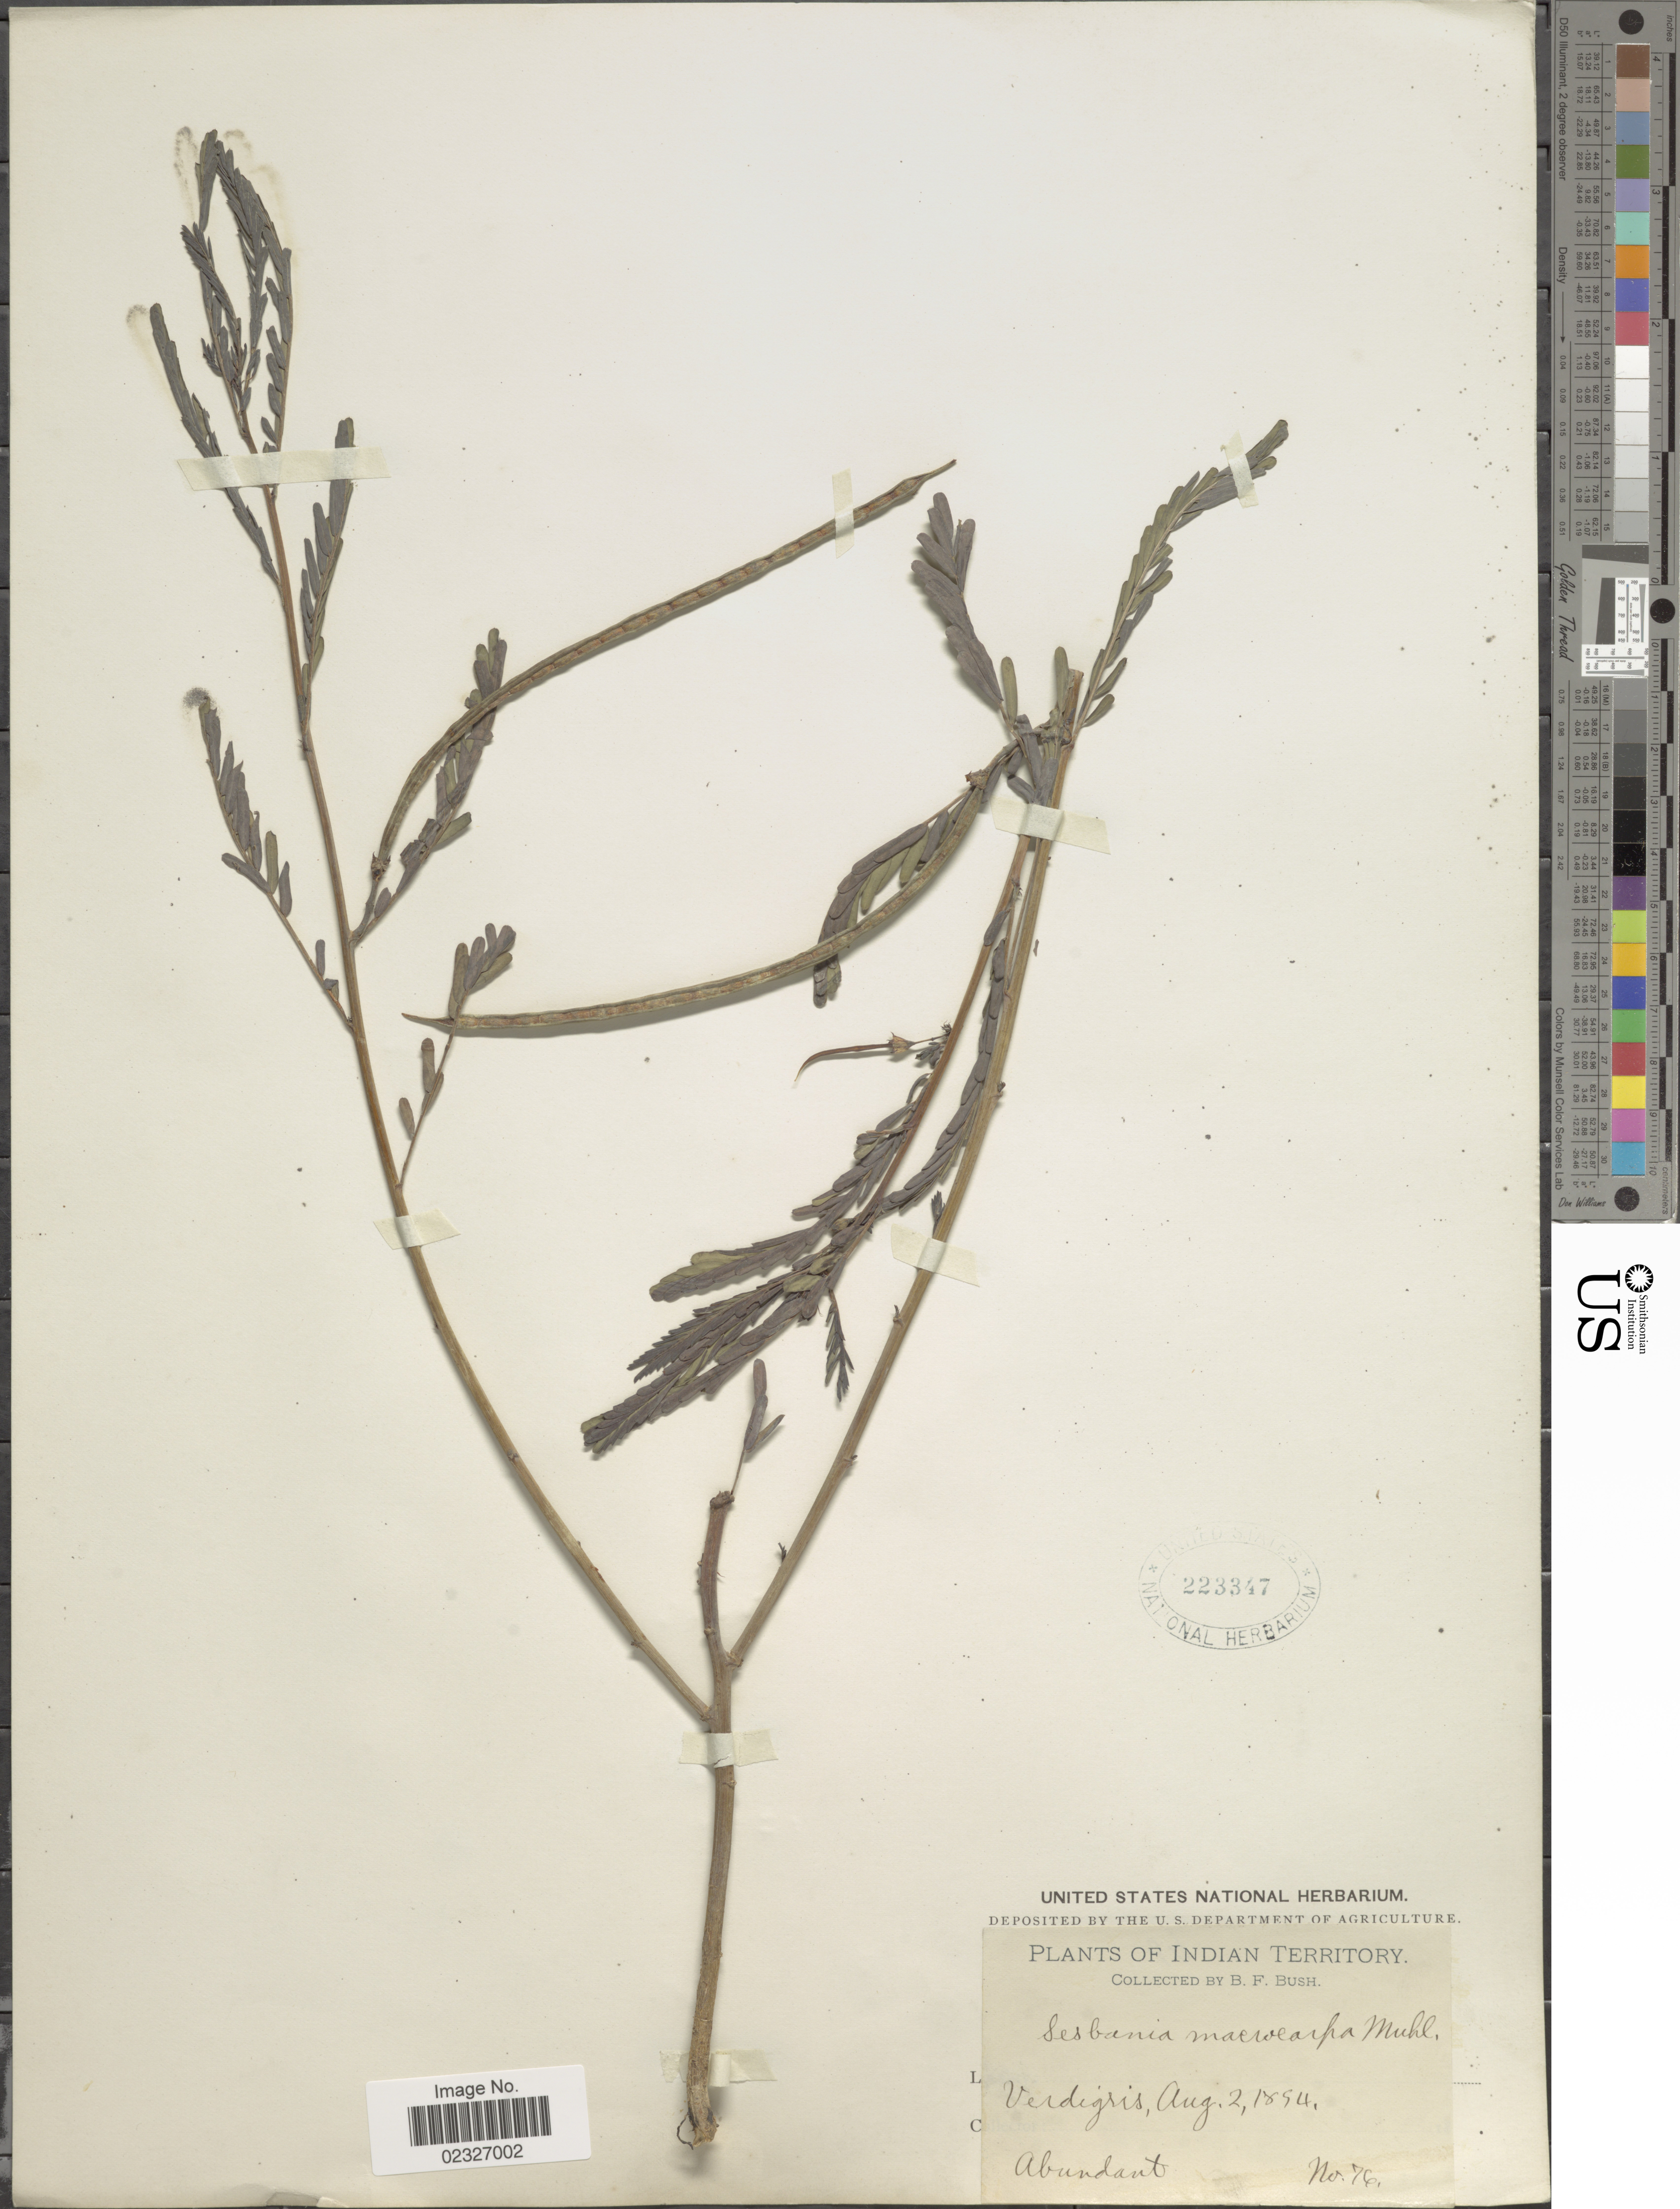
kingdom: Plantae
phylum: Tracheophyta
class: Magnoliopsida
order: Fabales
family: Fabaceae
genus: Sesbania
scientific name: Sesbania exaltata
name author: (Raf.) Cory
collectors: B. F. Bush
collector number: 76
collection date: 1894-08-02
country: United States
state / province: Oklahoma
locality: Indian Territory, Verdigris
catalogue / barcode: US 223347